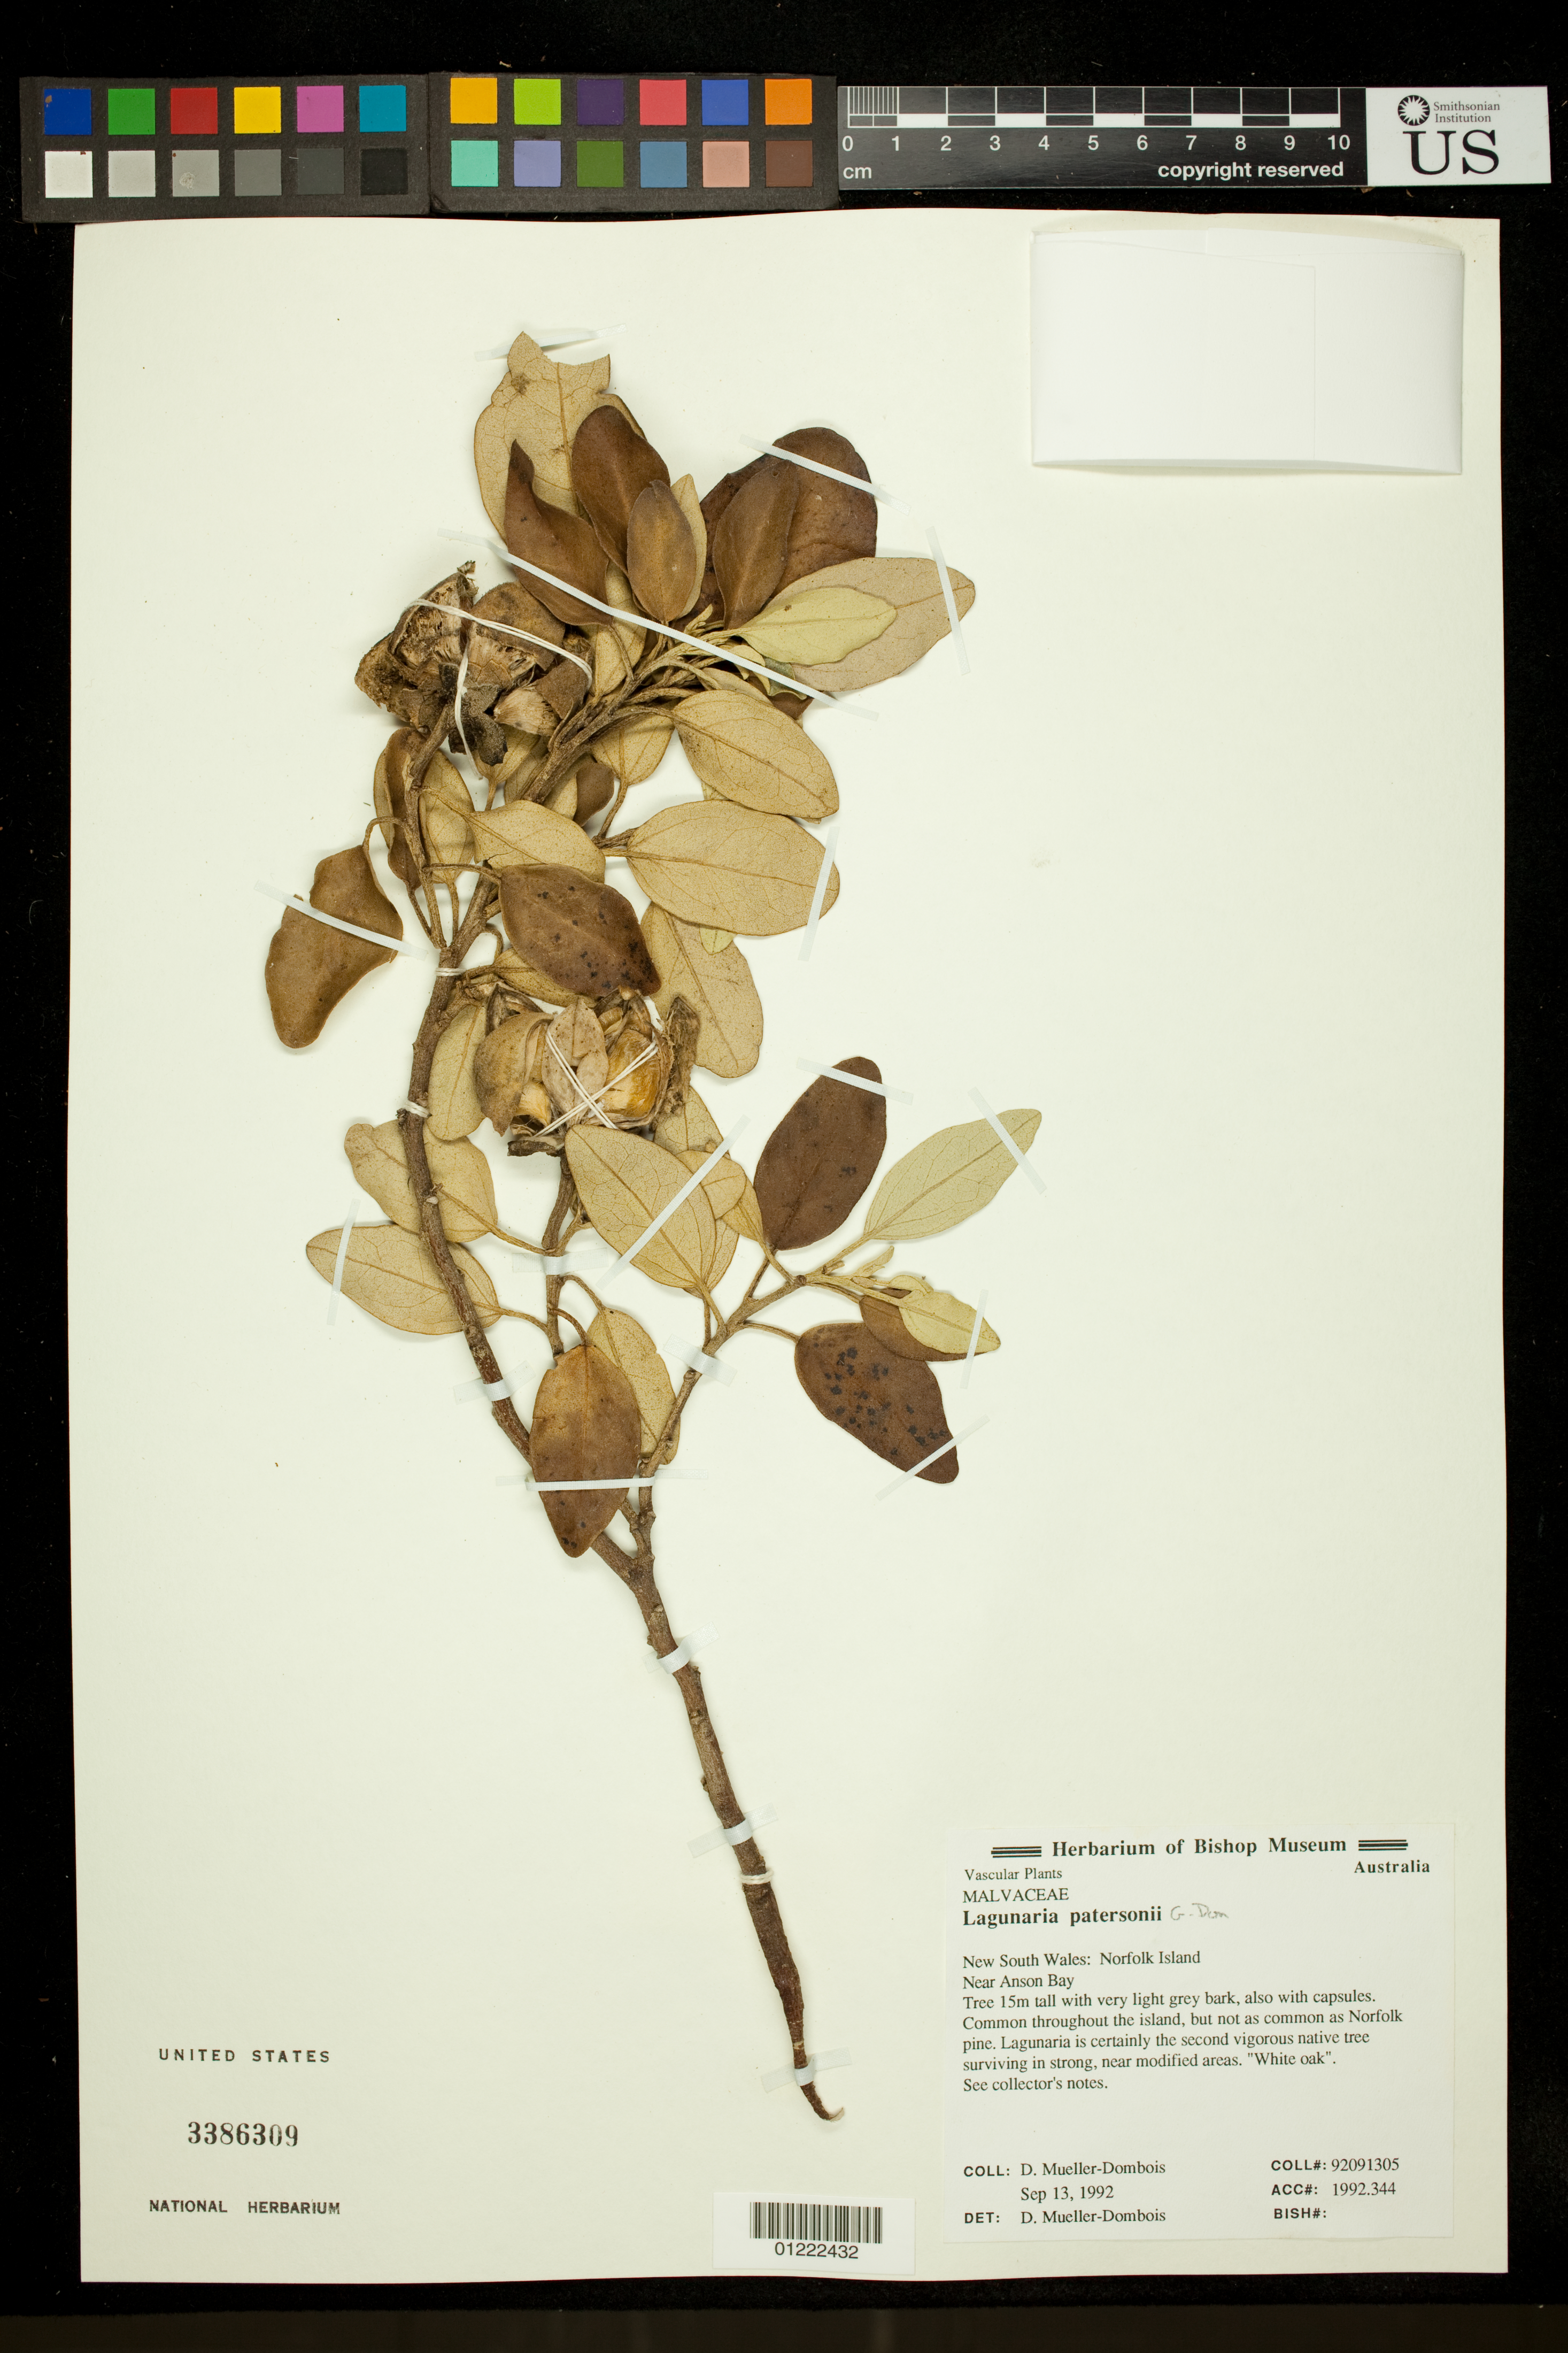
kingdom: Plantae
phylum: Tracheophyta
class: Magnoliopsida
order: Malvales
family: Malvaceae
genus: Lagunaria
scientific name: Lagunaria patersonia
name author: (Andrews) G. Don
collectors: D. Mueller-Dombois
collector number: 92091305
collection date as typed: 9/13/1992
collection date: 1992-09-13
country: Australia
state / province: New South Wales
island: Norfolk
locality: Norfolk Island. Near Anson Bay.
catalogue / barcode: US 3386309